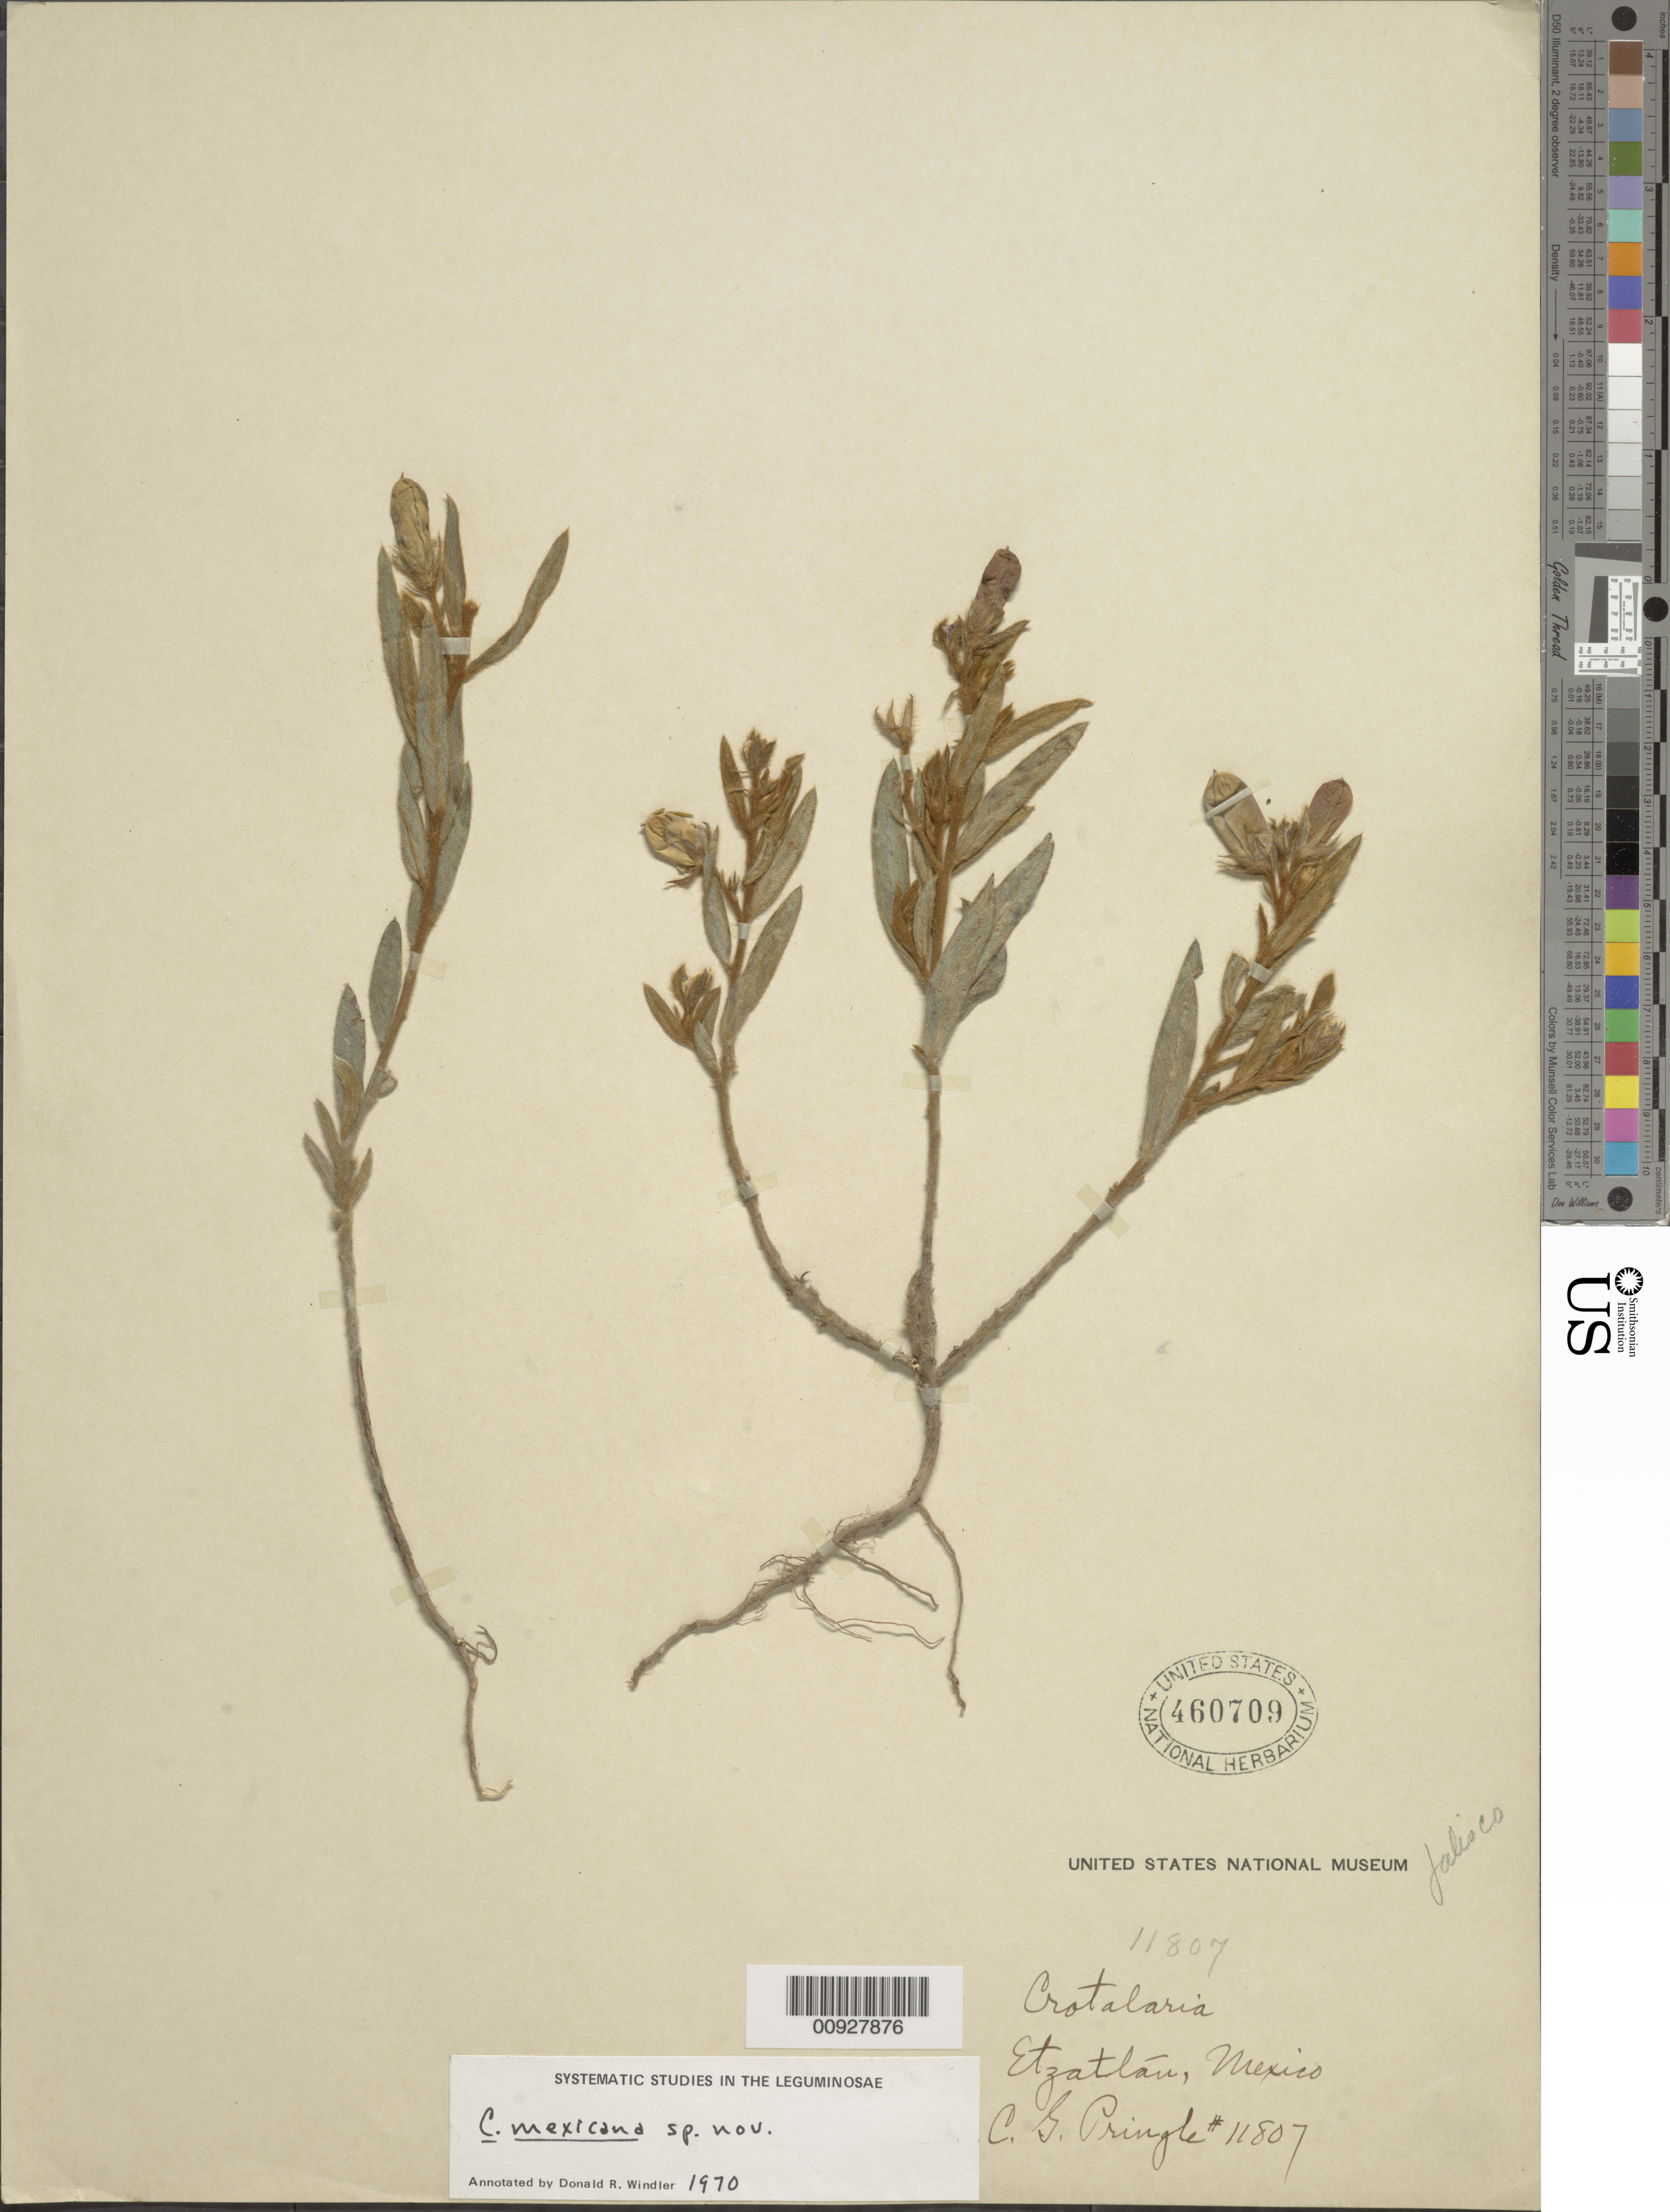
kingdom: Plantae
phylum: Tracheophyta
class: Magnoliopsida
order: Fabales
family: Fabaceae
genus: Crotalaria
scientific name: Crotalaria mexicana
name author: Windler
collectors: J. N. Rose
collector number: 11807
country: Mexico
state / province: Jalisco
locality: Etzatlán.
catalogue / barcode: US 460709